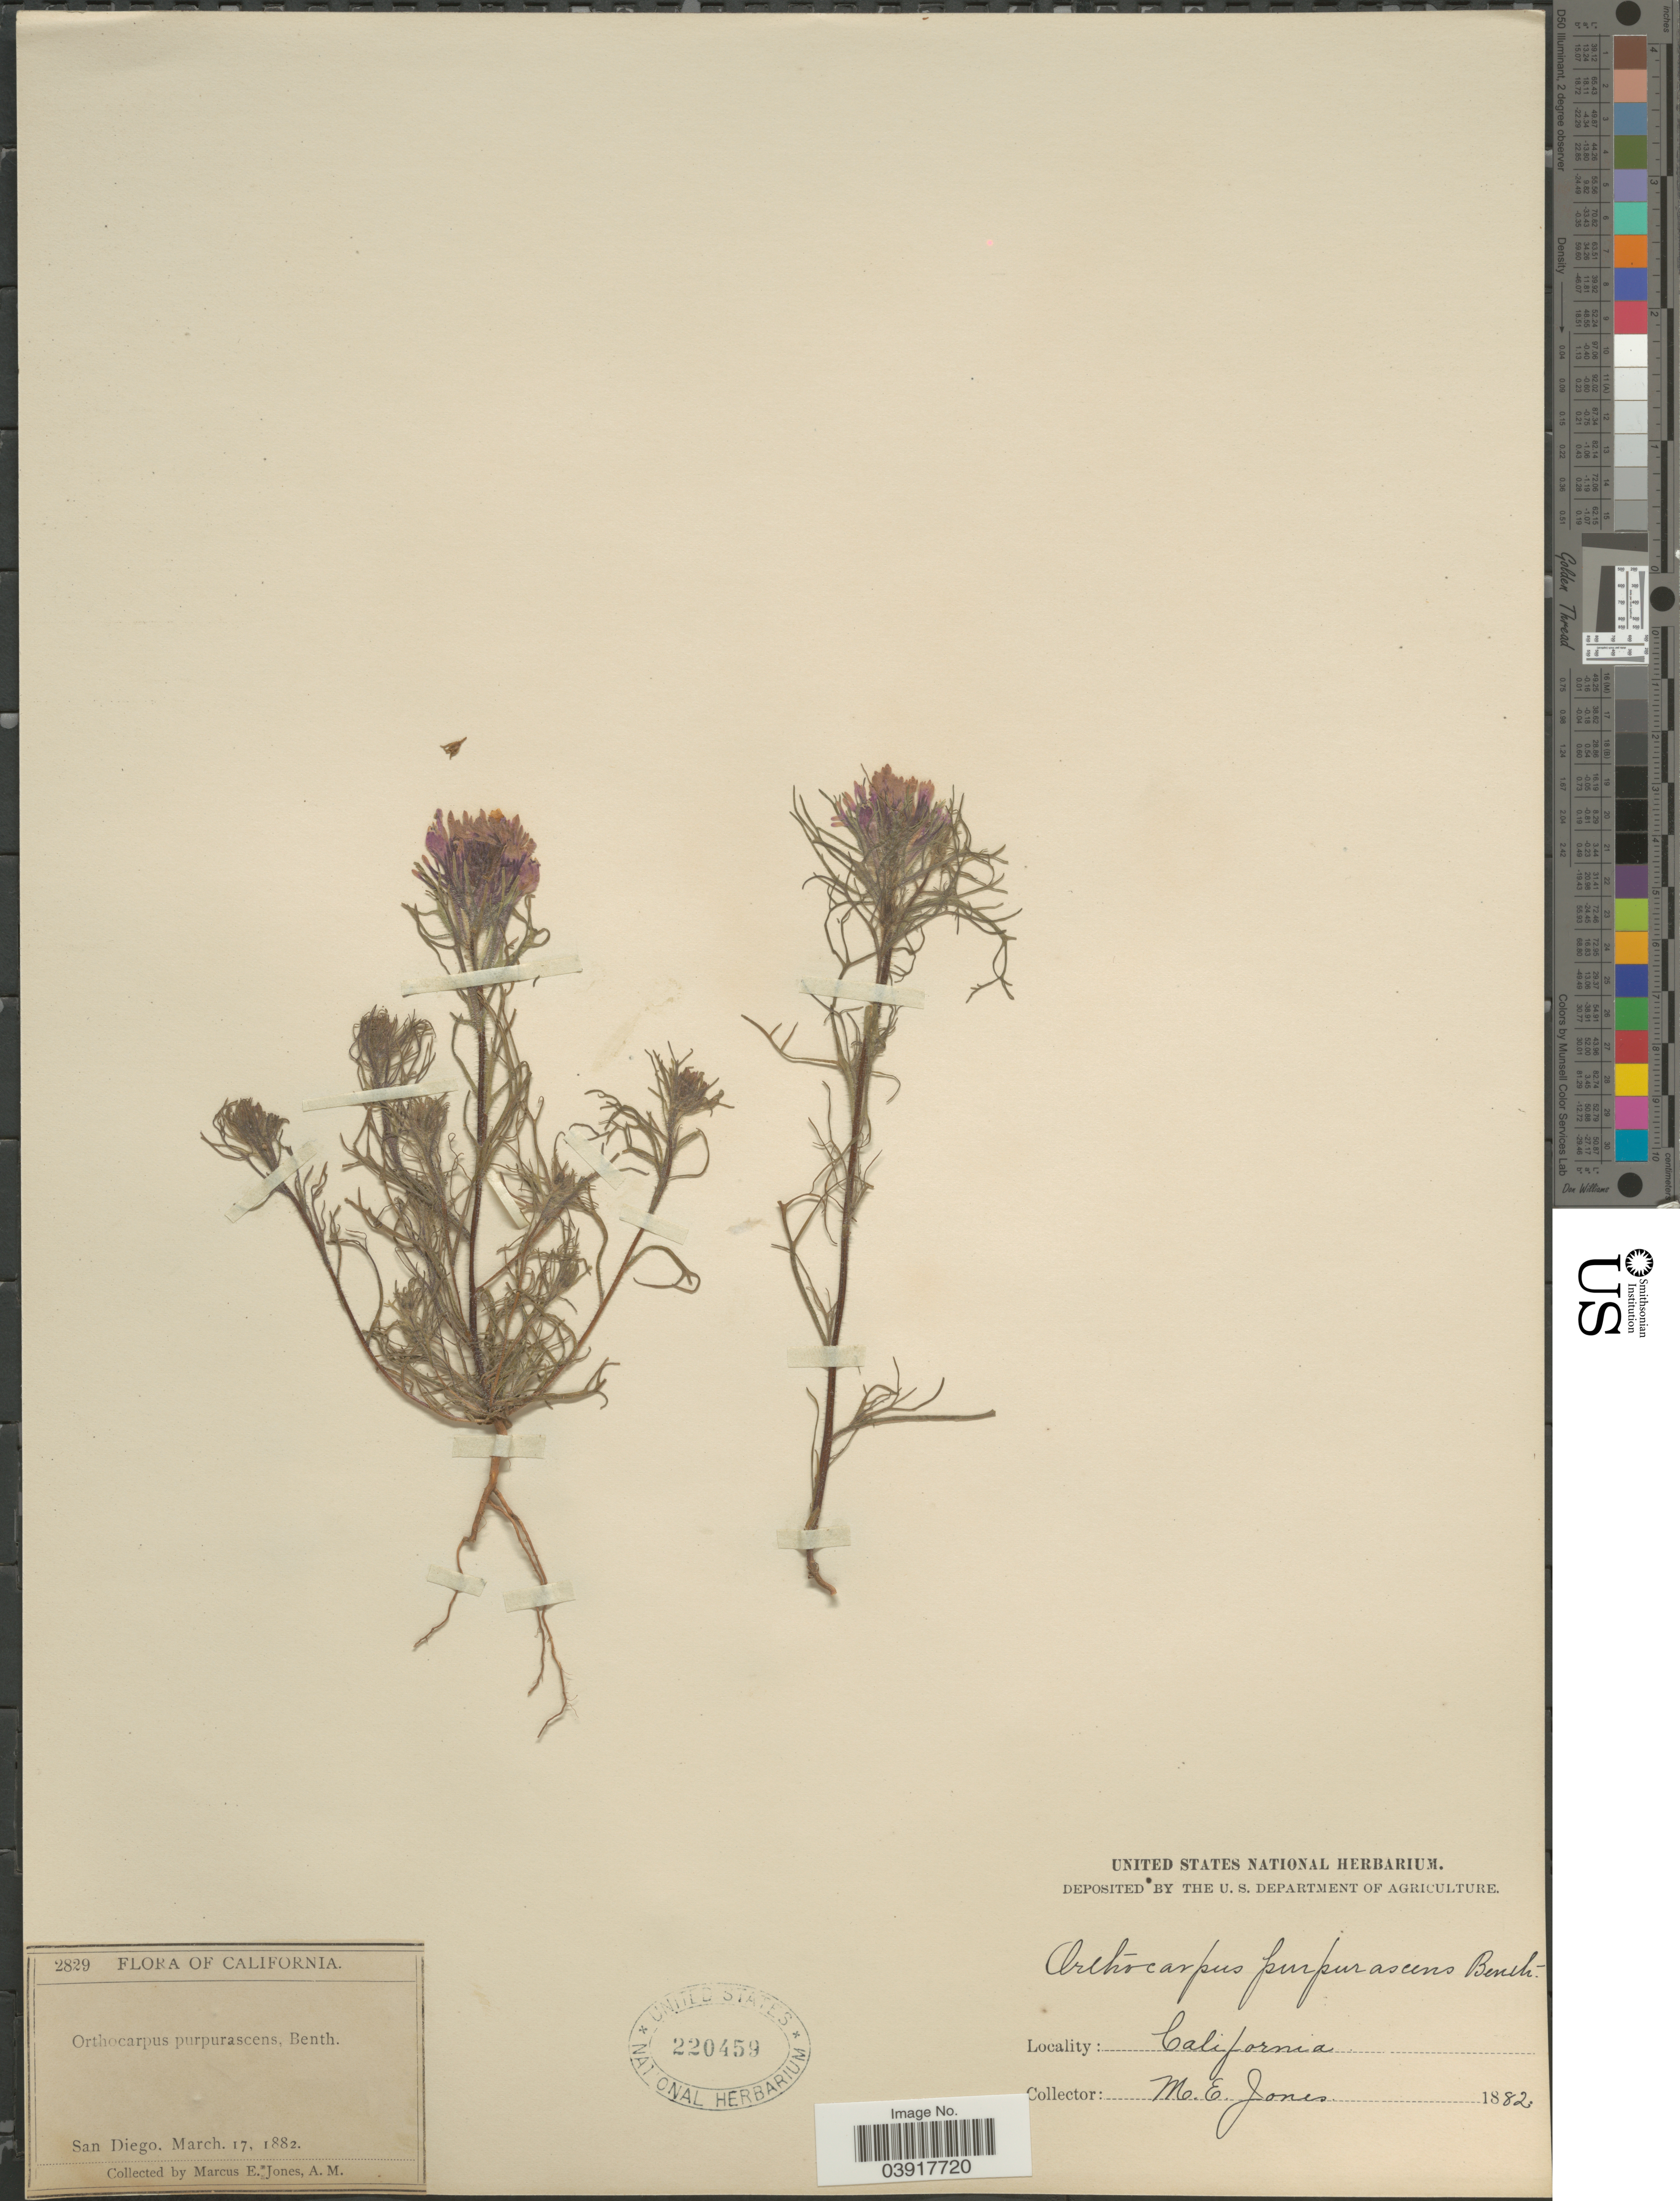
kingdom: Plantae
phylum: Tracheophyta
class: Magnoliopsida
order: Lamiales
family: Orobanchaceae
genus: Orthocarpus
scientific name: Orthocarpus purpurascens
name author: Benth.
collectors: M. E. Jones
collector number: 2829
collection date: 1882-03-17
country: United States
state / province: California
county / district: San Diego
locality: San Diego.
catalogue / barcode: US 220459